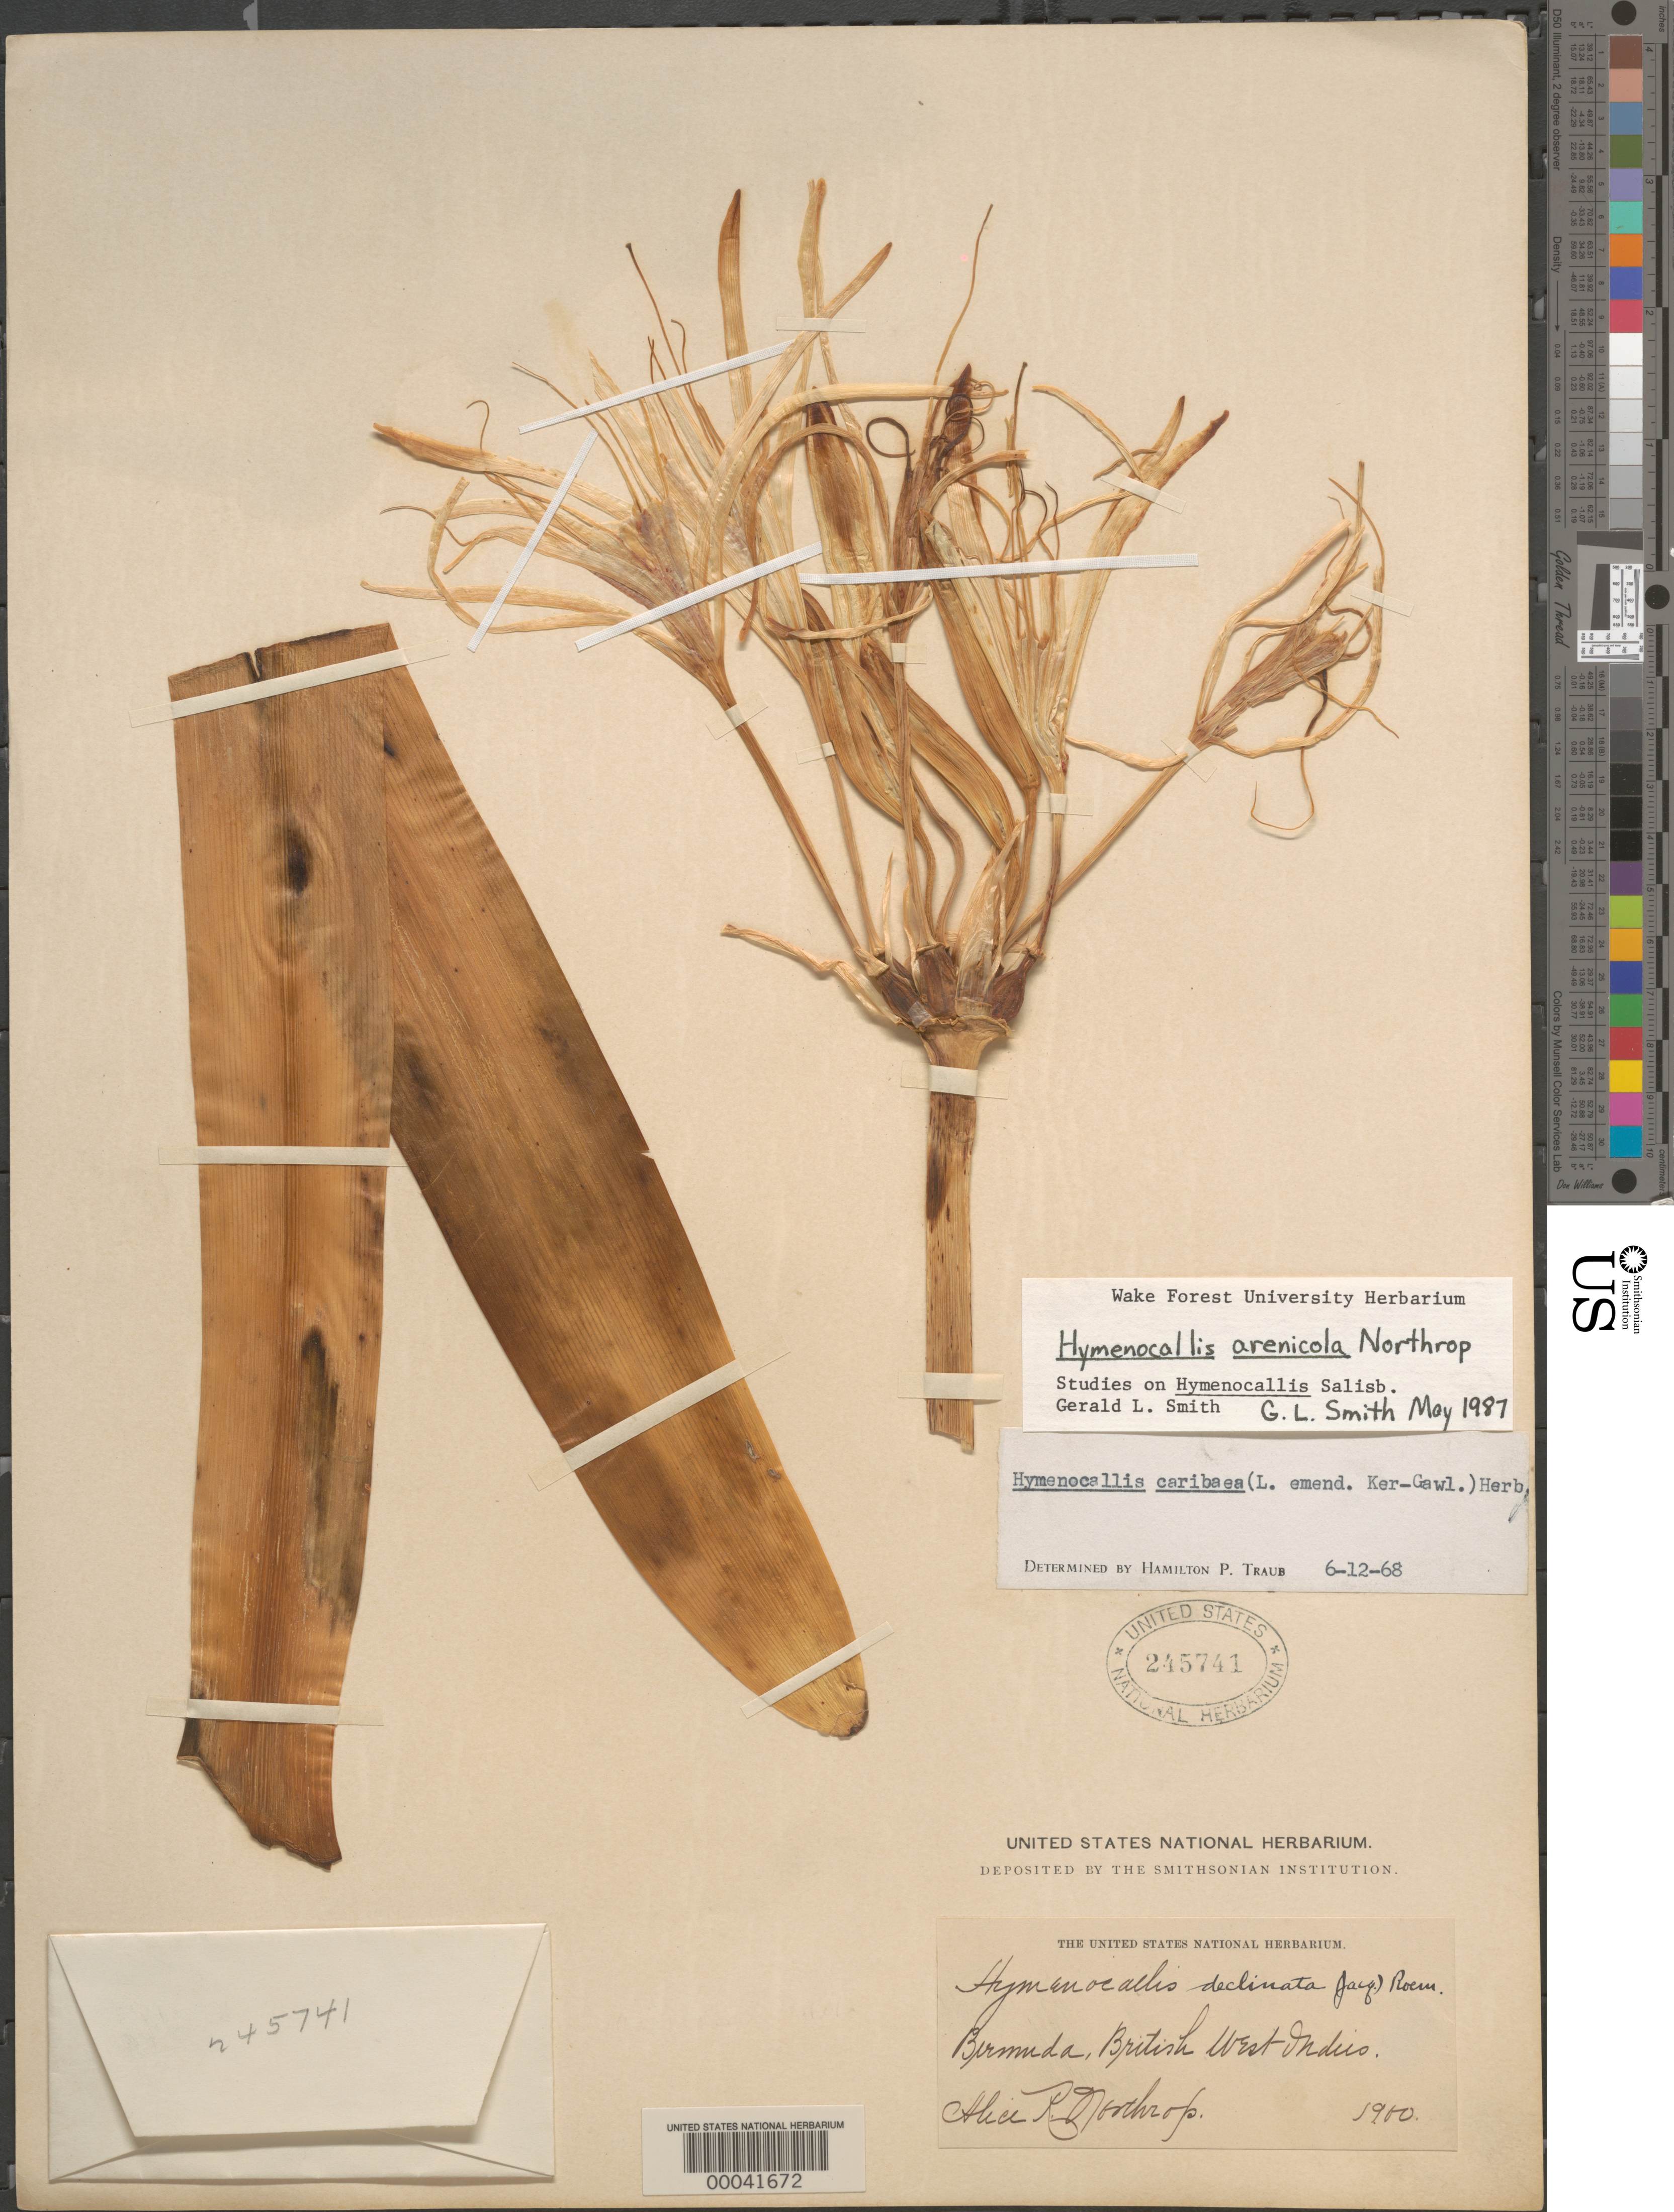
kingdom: Plantae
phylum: Tracheophyta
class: Liliopsida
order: Asparagales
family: Amaryllidaceae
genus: Hymenocallis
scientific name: Hymenocallis arenicola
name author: Northr.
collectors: A. B. Northrop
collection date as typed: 1900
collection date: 1900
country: Bermuda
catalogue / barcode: US 245741